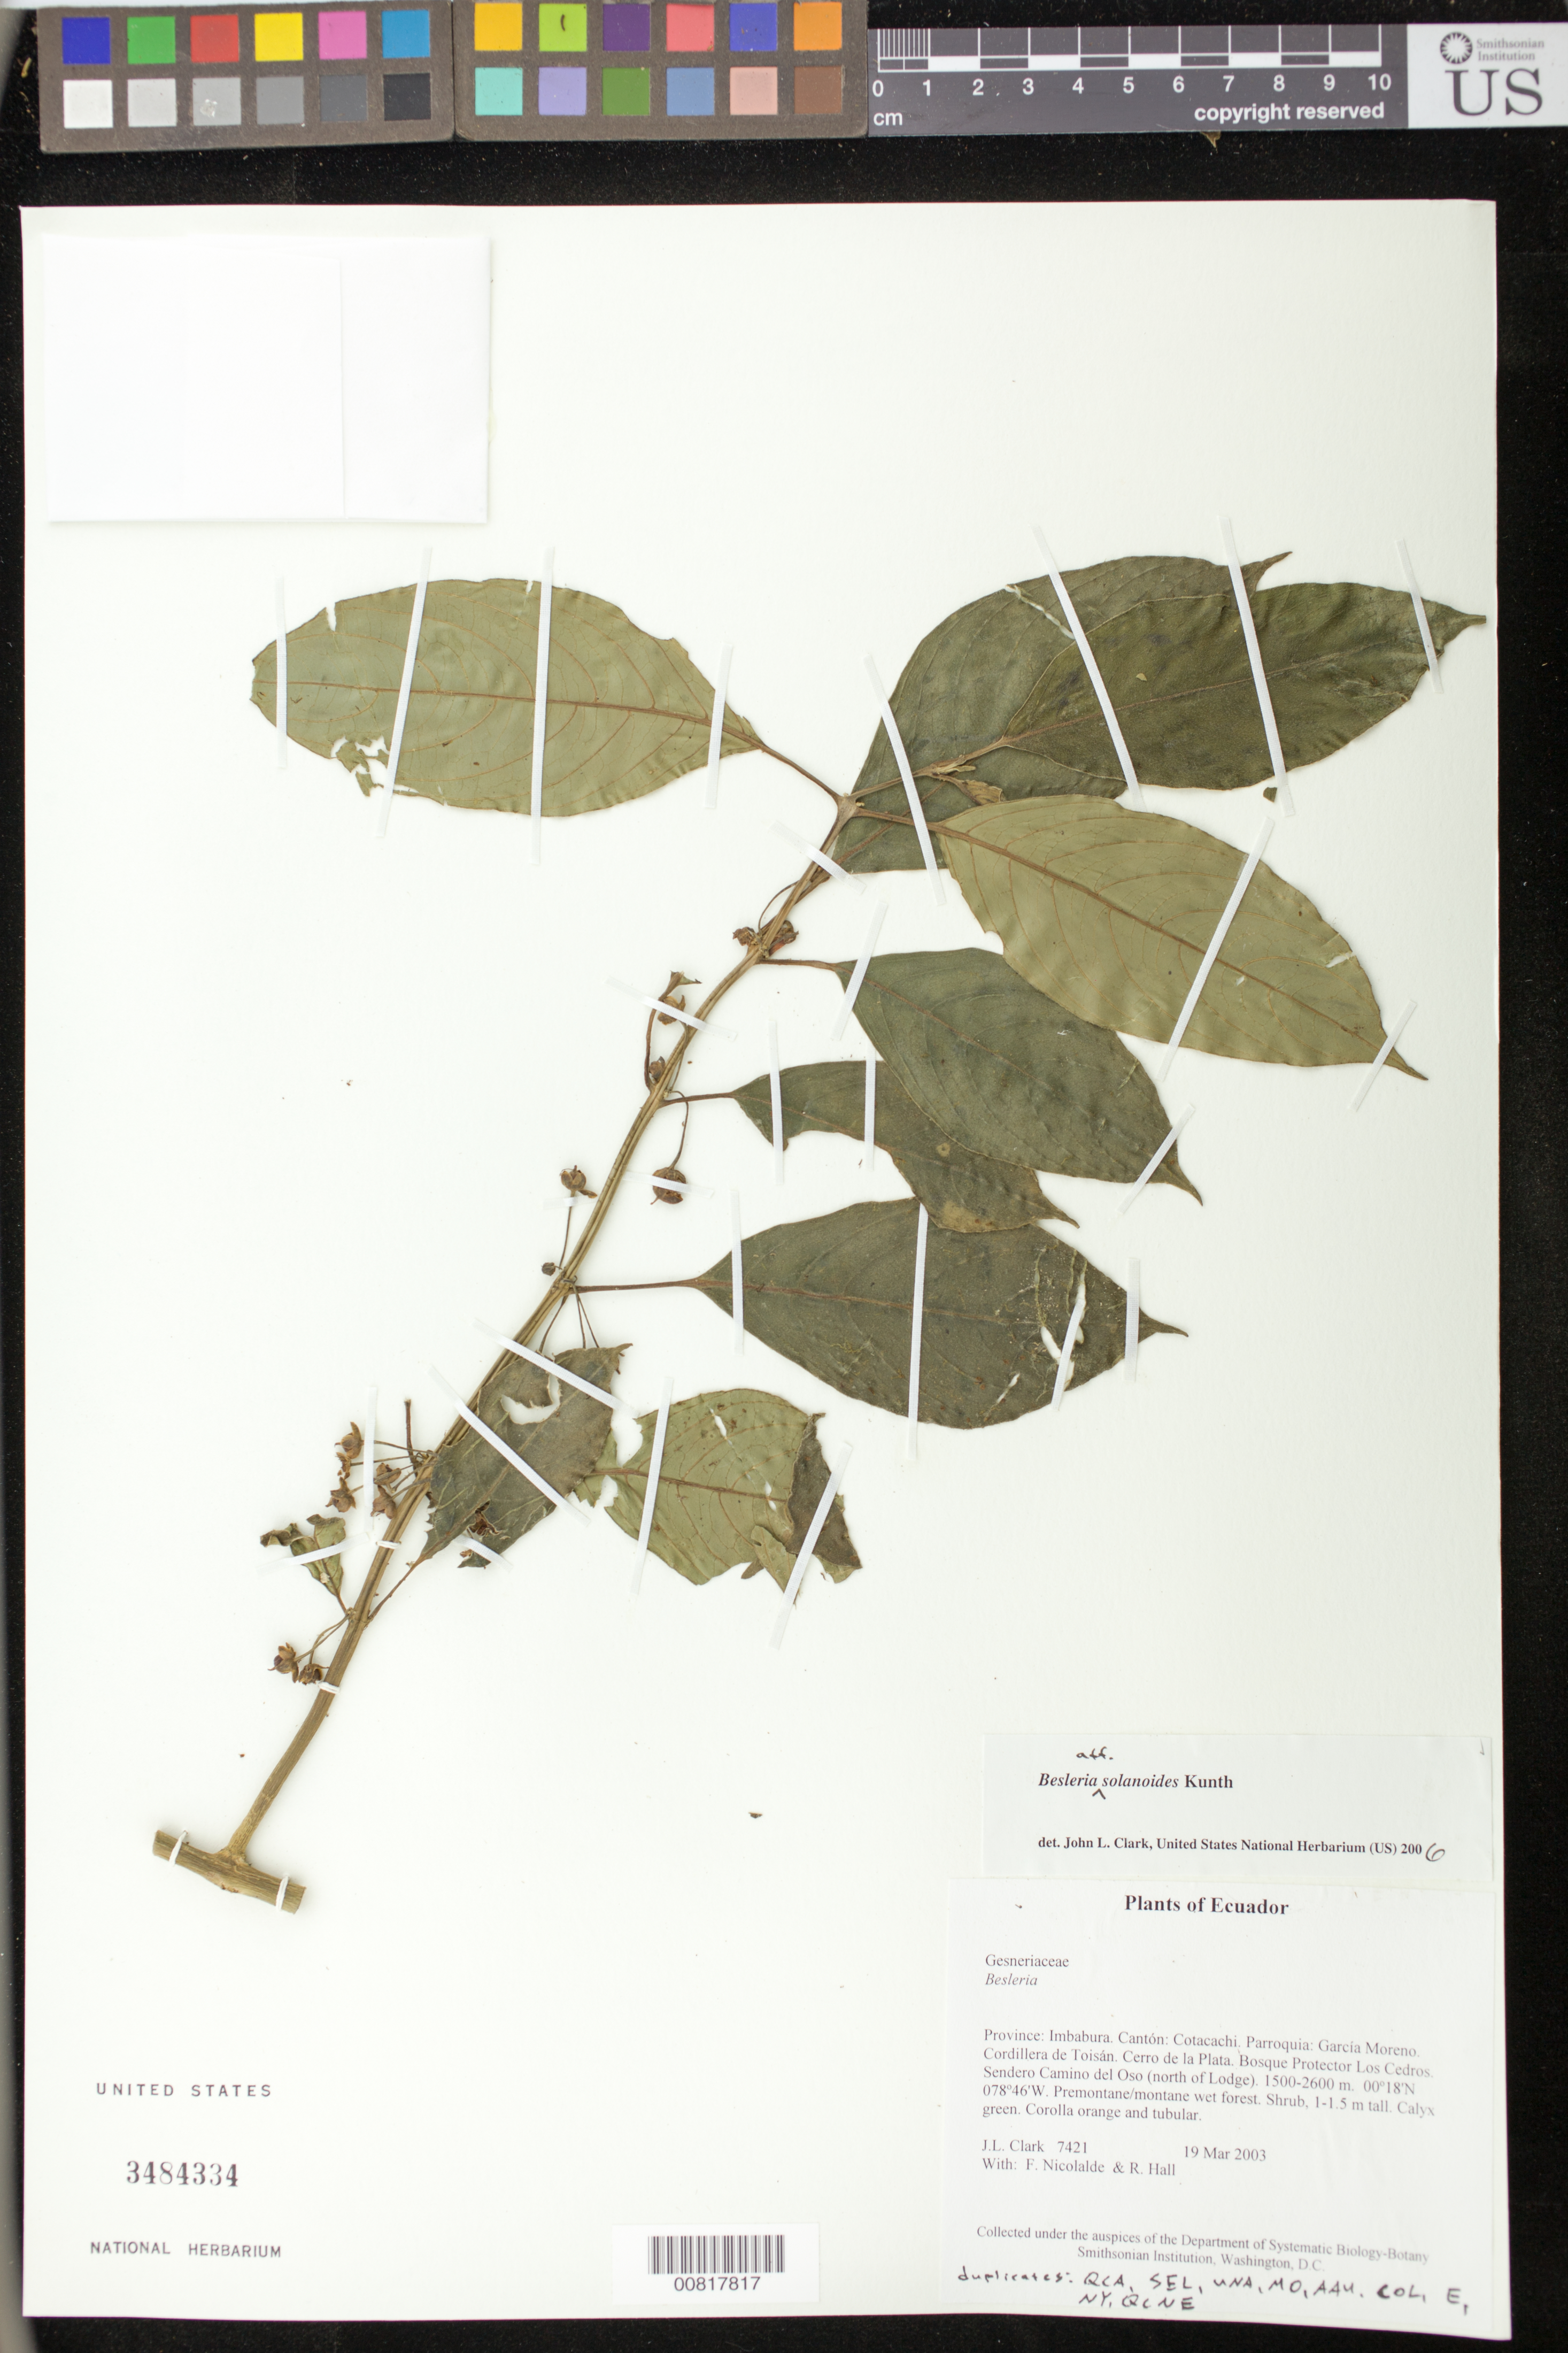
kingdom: Plantae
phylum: Tracheophyta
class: Magnoliopsida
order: Lamiales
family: Gesneriaceae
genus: Besleria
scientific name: Besleria solanoides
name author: Kunth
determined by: Clark, J. L., (SEL), The Marie Selby Botanical Garden (UNITED STATES)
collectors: J. L. Clark, F. Nicolalde & R. Hall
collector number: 7421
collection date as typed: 19 Mar 2003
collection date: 2003-03-19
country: Ecuador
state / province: Imbabura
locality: Cotacachi. Parroquia: García Moreno. Cordillera de Toisán. Cerro de la Plata. Bosque Protector Los Cedros. Sendero Camino del Oso (north of Lodge).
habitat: Premontane/montane wet forest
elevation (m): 1500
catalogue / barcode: US 3484334